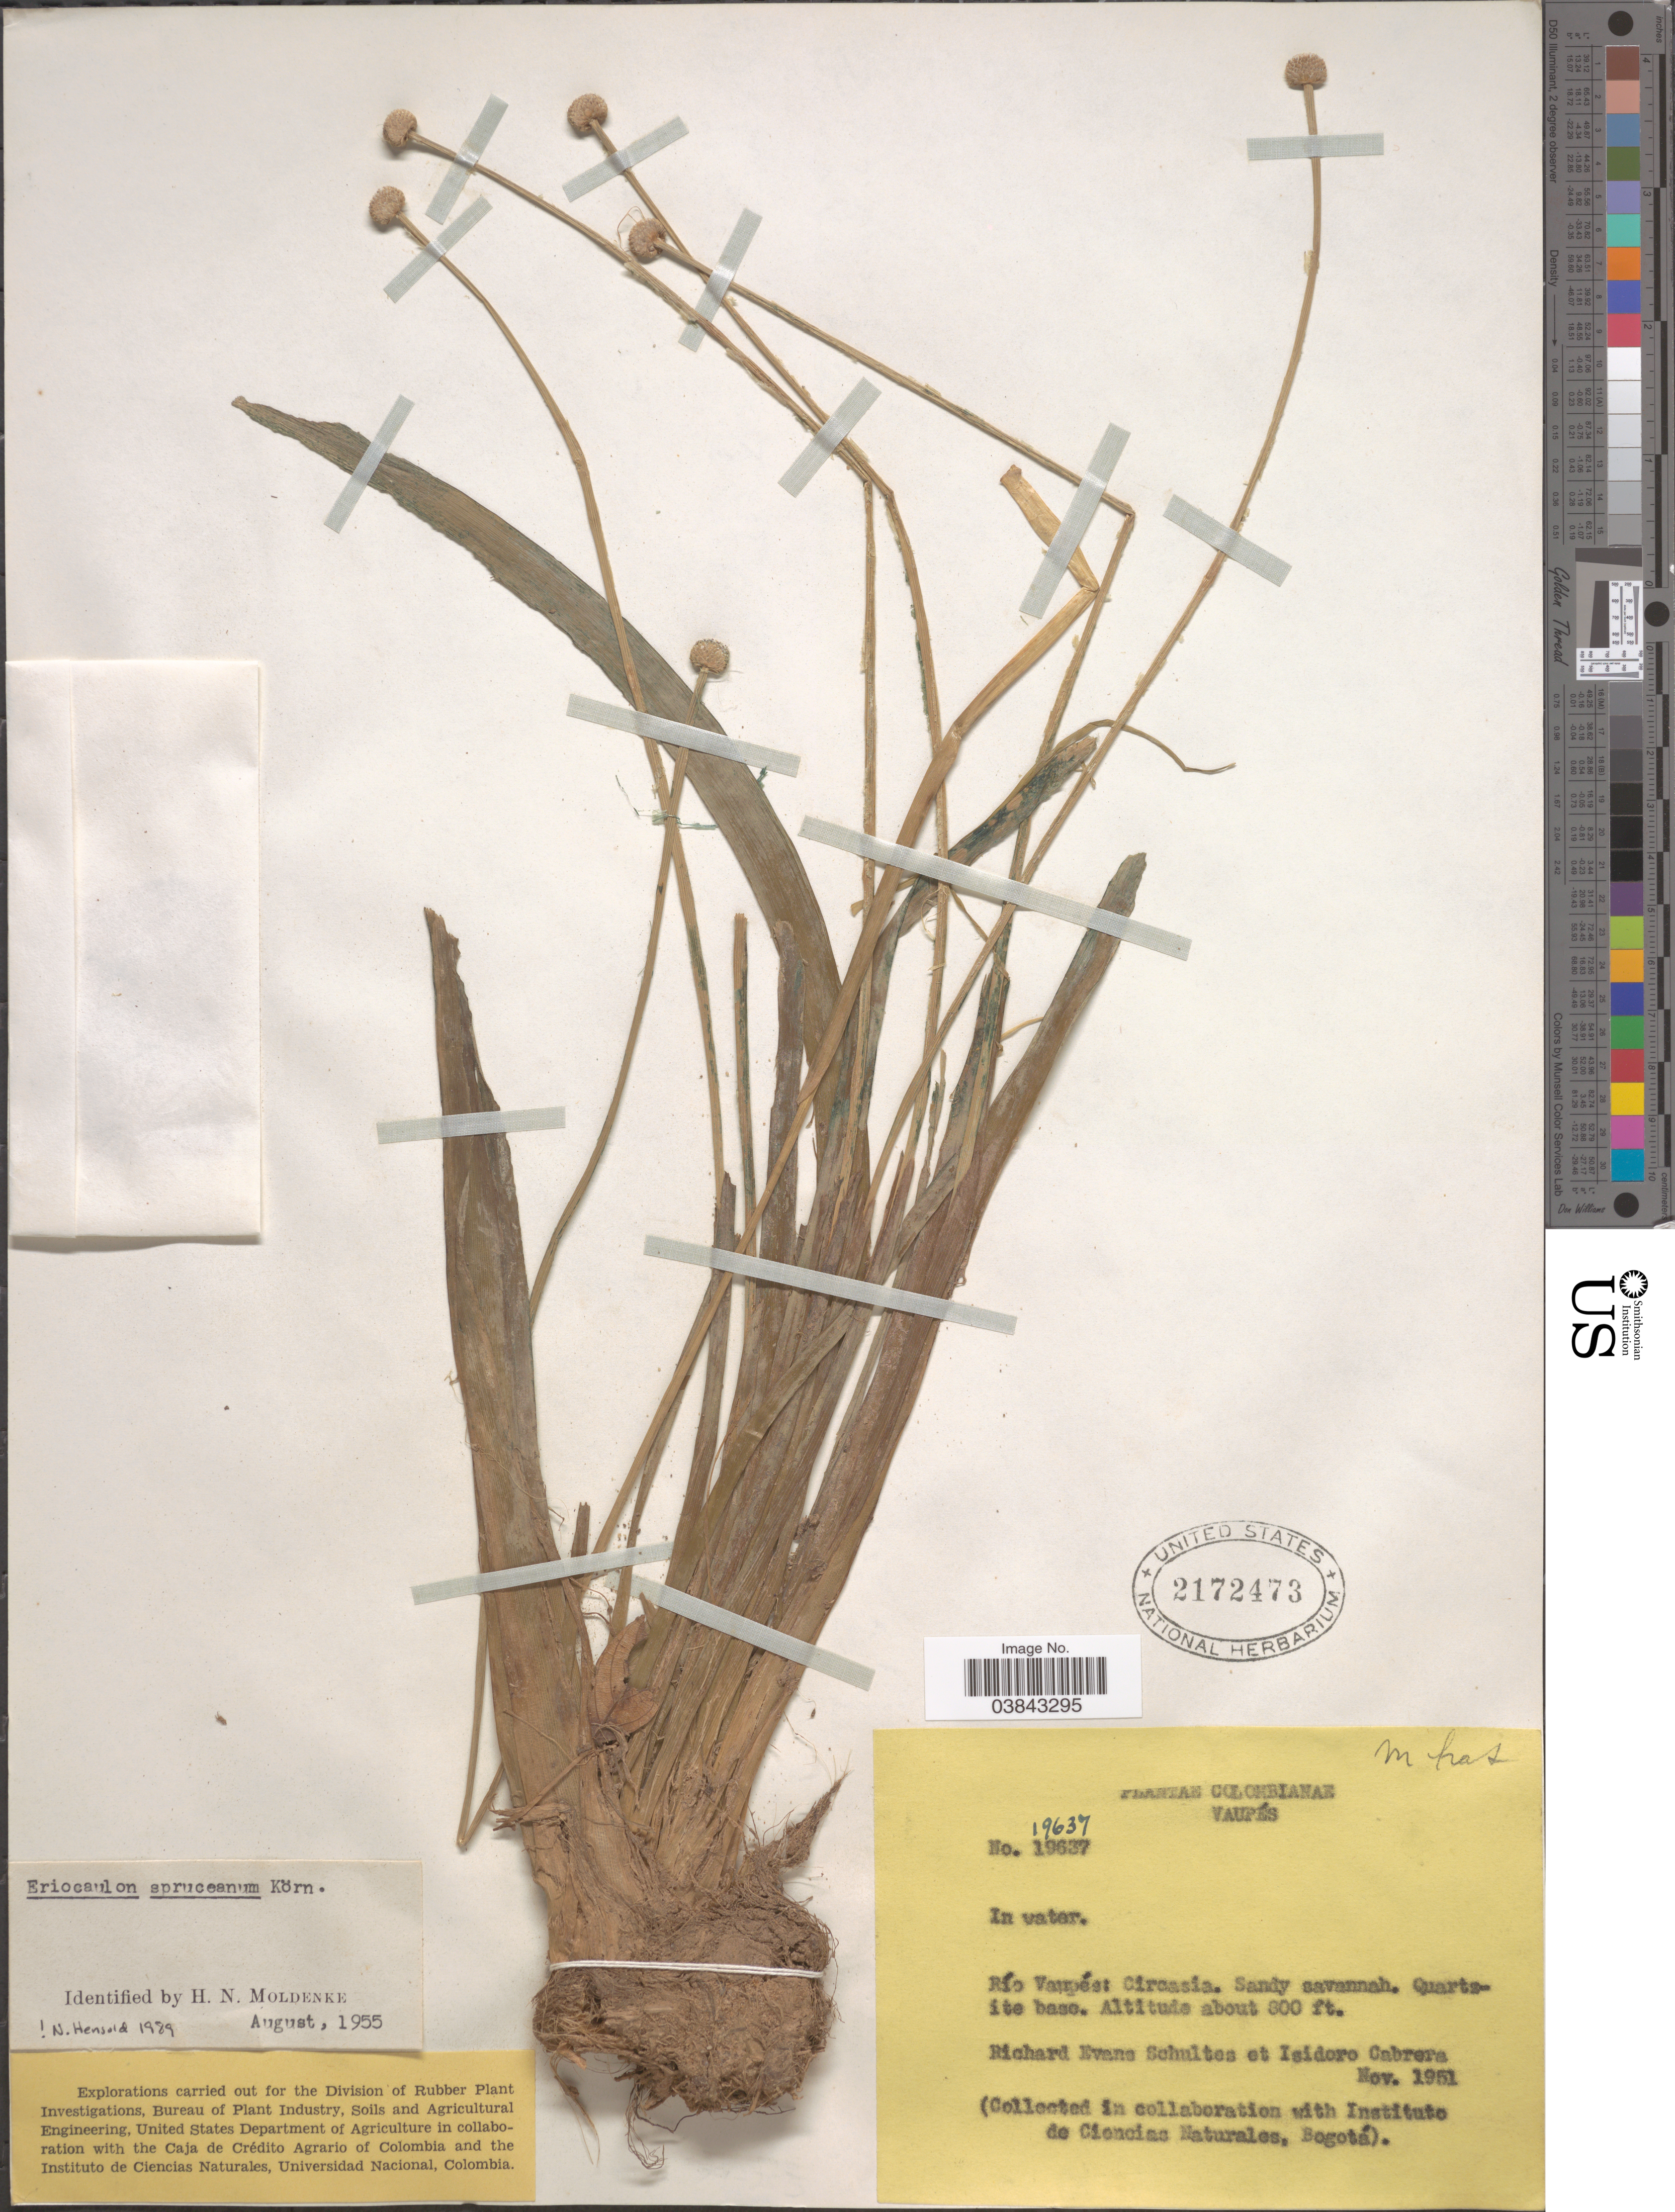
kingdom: Plantae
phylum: Tracheophyta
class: Liliopsida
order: Poales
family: Eriocaulaceae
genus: Eriocaulon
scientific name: Eriocaulon spruceanum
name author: Körn.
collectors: R. E. Schultes & I. Cabrera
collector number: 19637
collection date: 1951-11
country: Colombia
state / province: Vaupés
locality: Río Vaupés: Circasia.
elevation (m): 91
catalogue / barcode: US 2172473